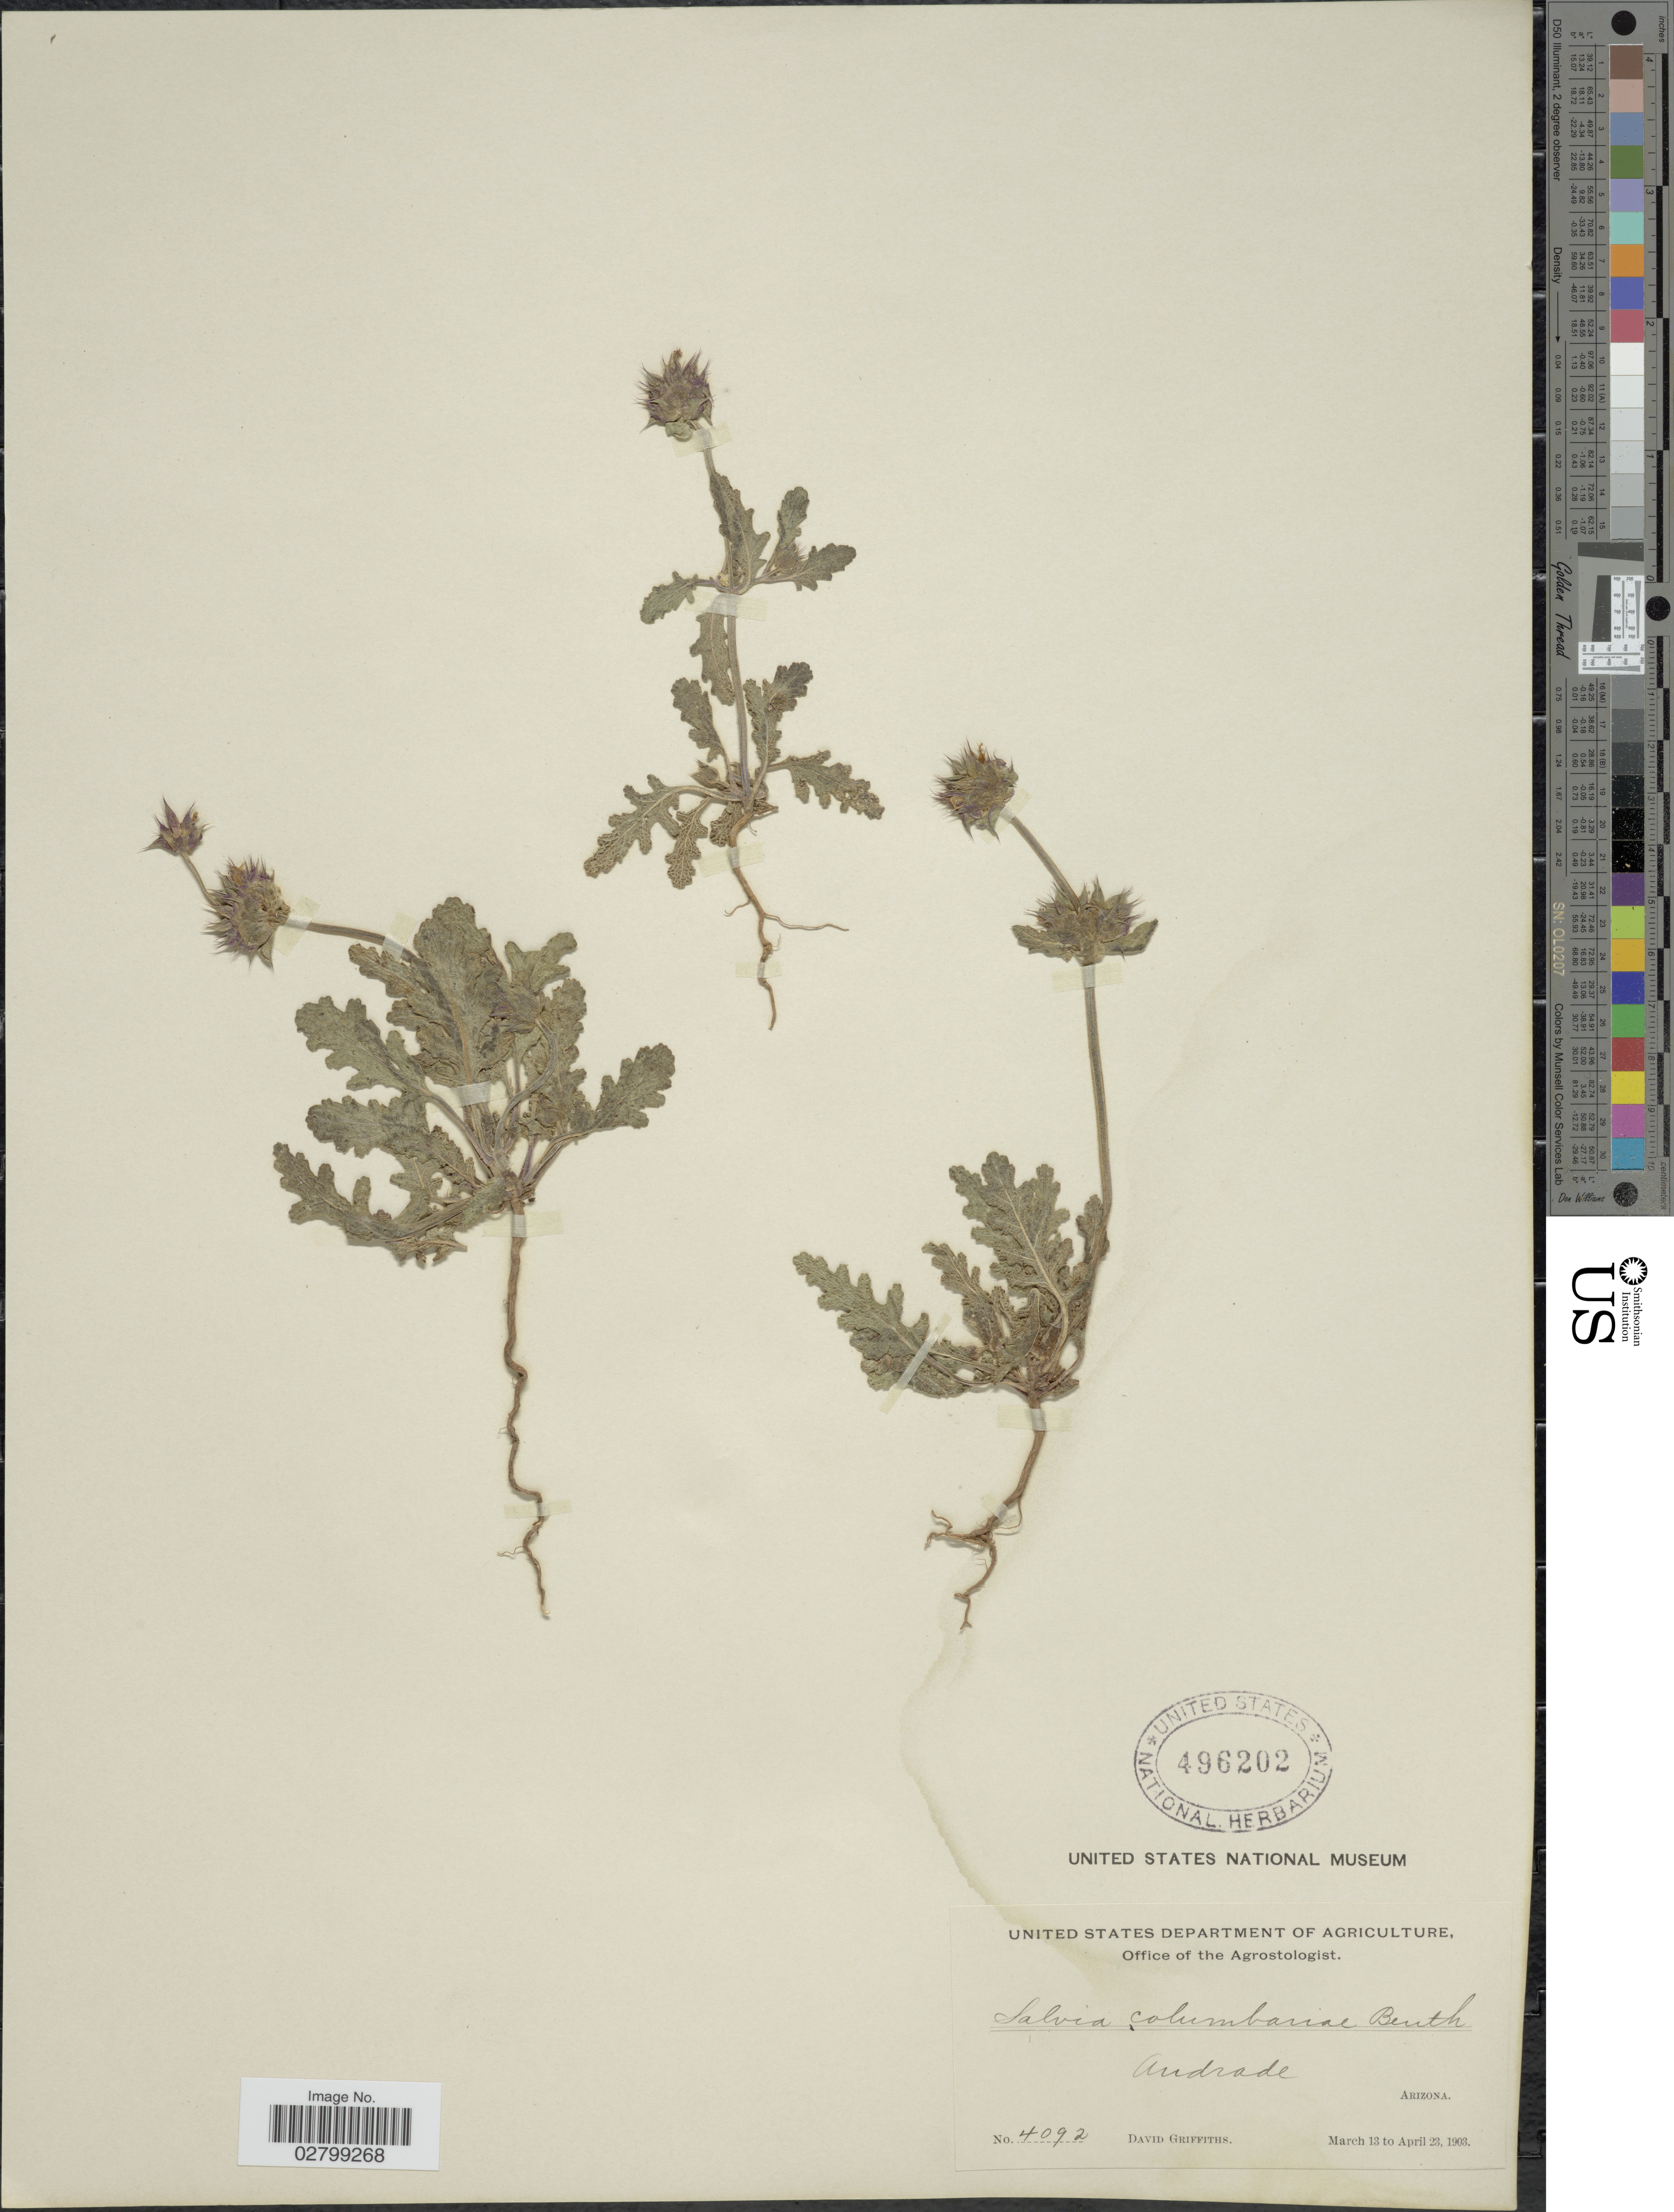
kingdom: Plantae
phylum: Tracheophyta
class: Magnoliopsida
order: Lamiales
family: Lamiaceae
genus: Salvia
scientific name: Salvia columbariae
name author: Benth.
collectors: D. Griffiths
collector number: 4092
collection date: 1903-03-13/1903-04-23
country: United States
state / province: Arizona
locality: Andrade.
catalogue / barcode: US 496202